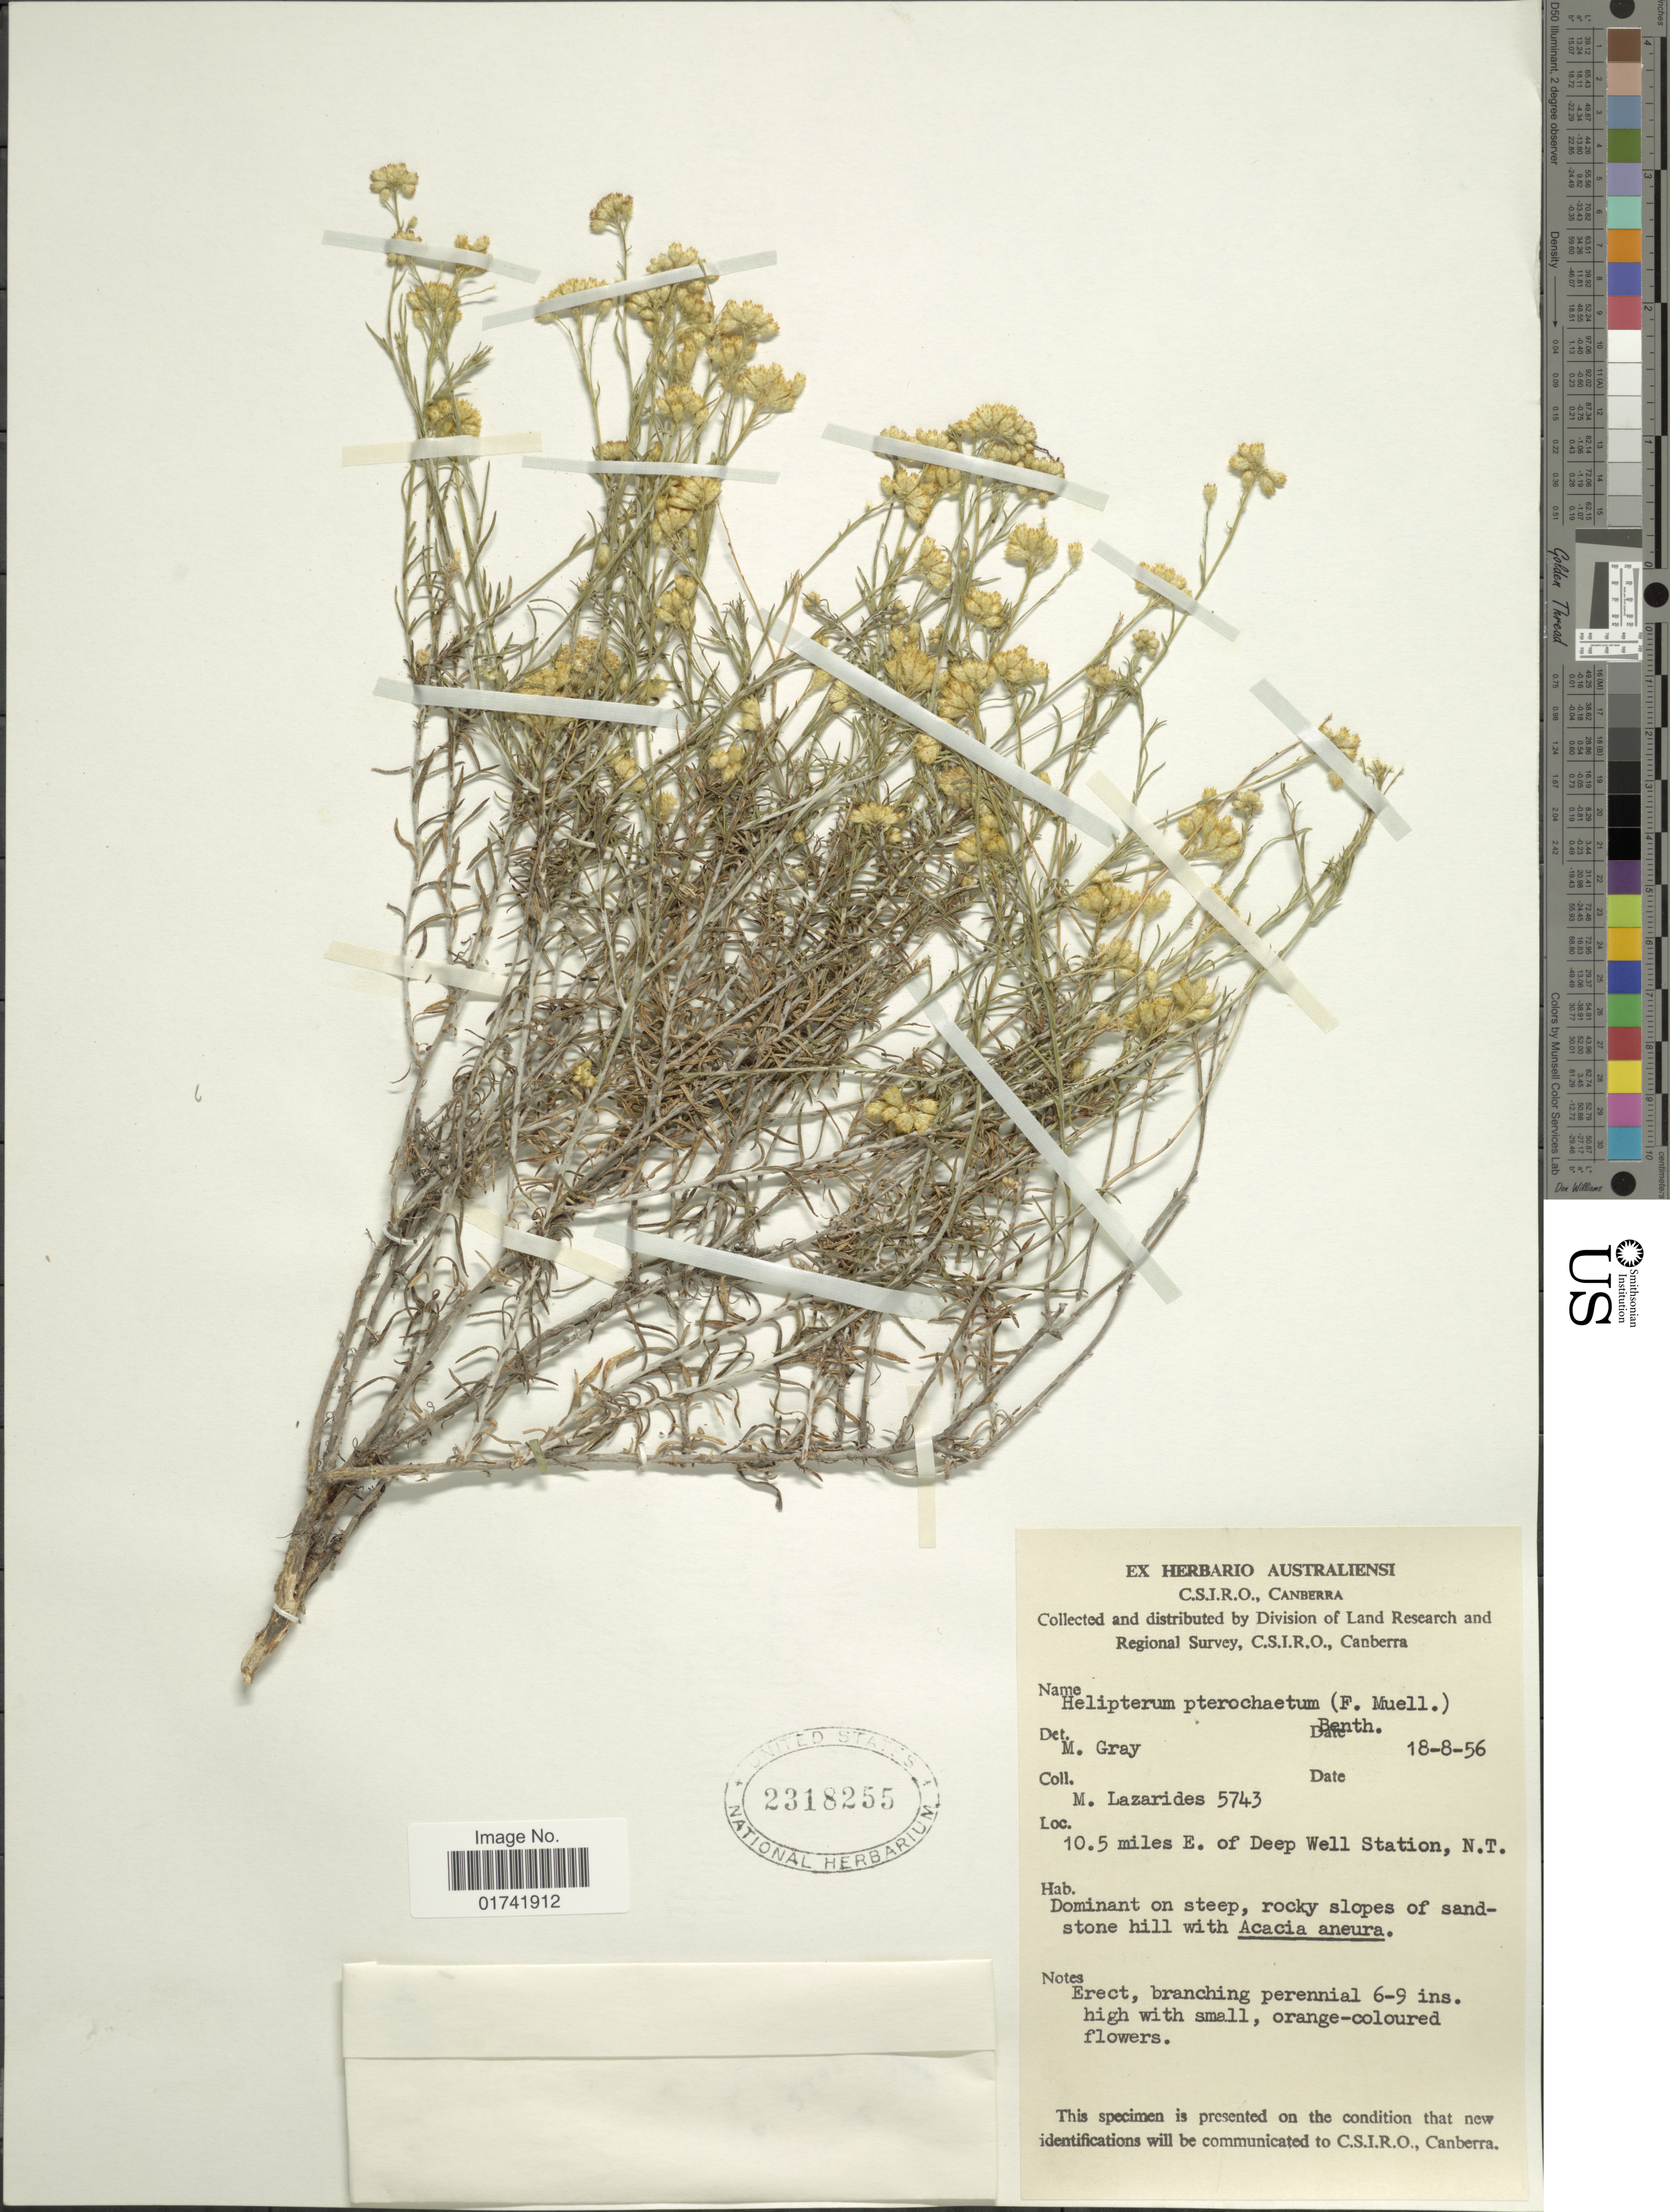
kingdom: Plantae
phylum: Tracheophyta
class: Magnoliopsida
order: Asterales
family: Asteraceae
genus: Chrysocephalum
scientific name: Chrysocephalum pterochaetum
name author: F. Muell.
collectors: M. Lazarides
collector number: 5743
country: Australia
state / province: Northern Territory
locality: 10.5 miles E. of Deep Well Station,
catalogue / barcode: US 2318255